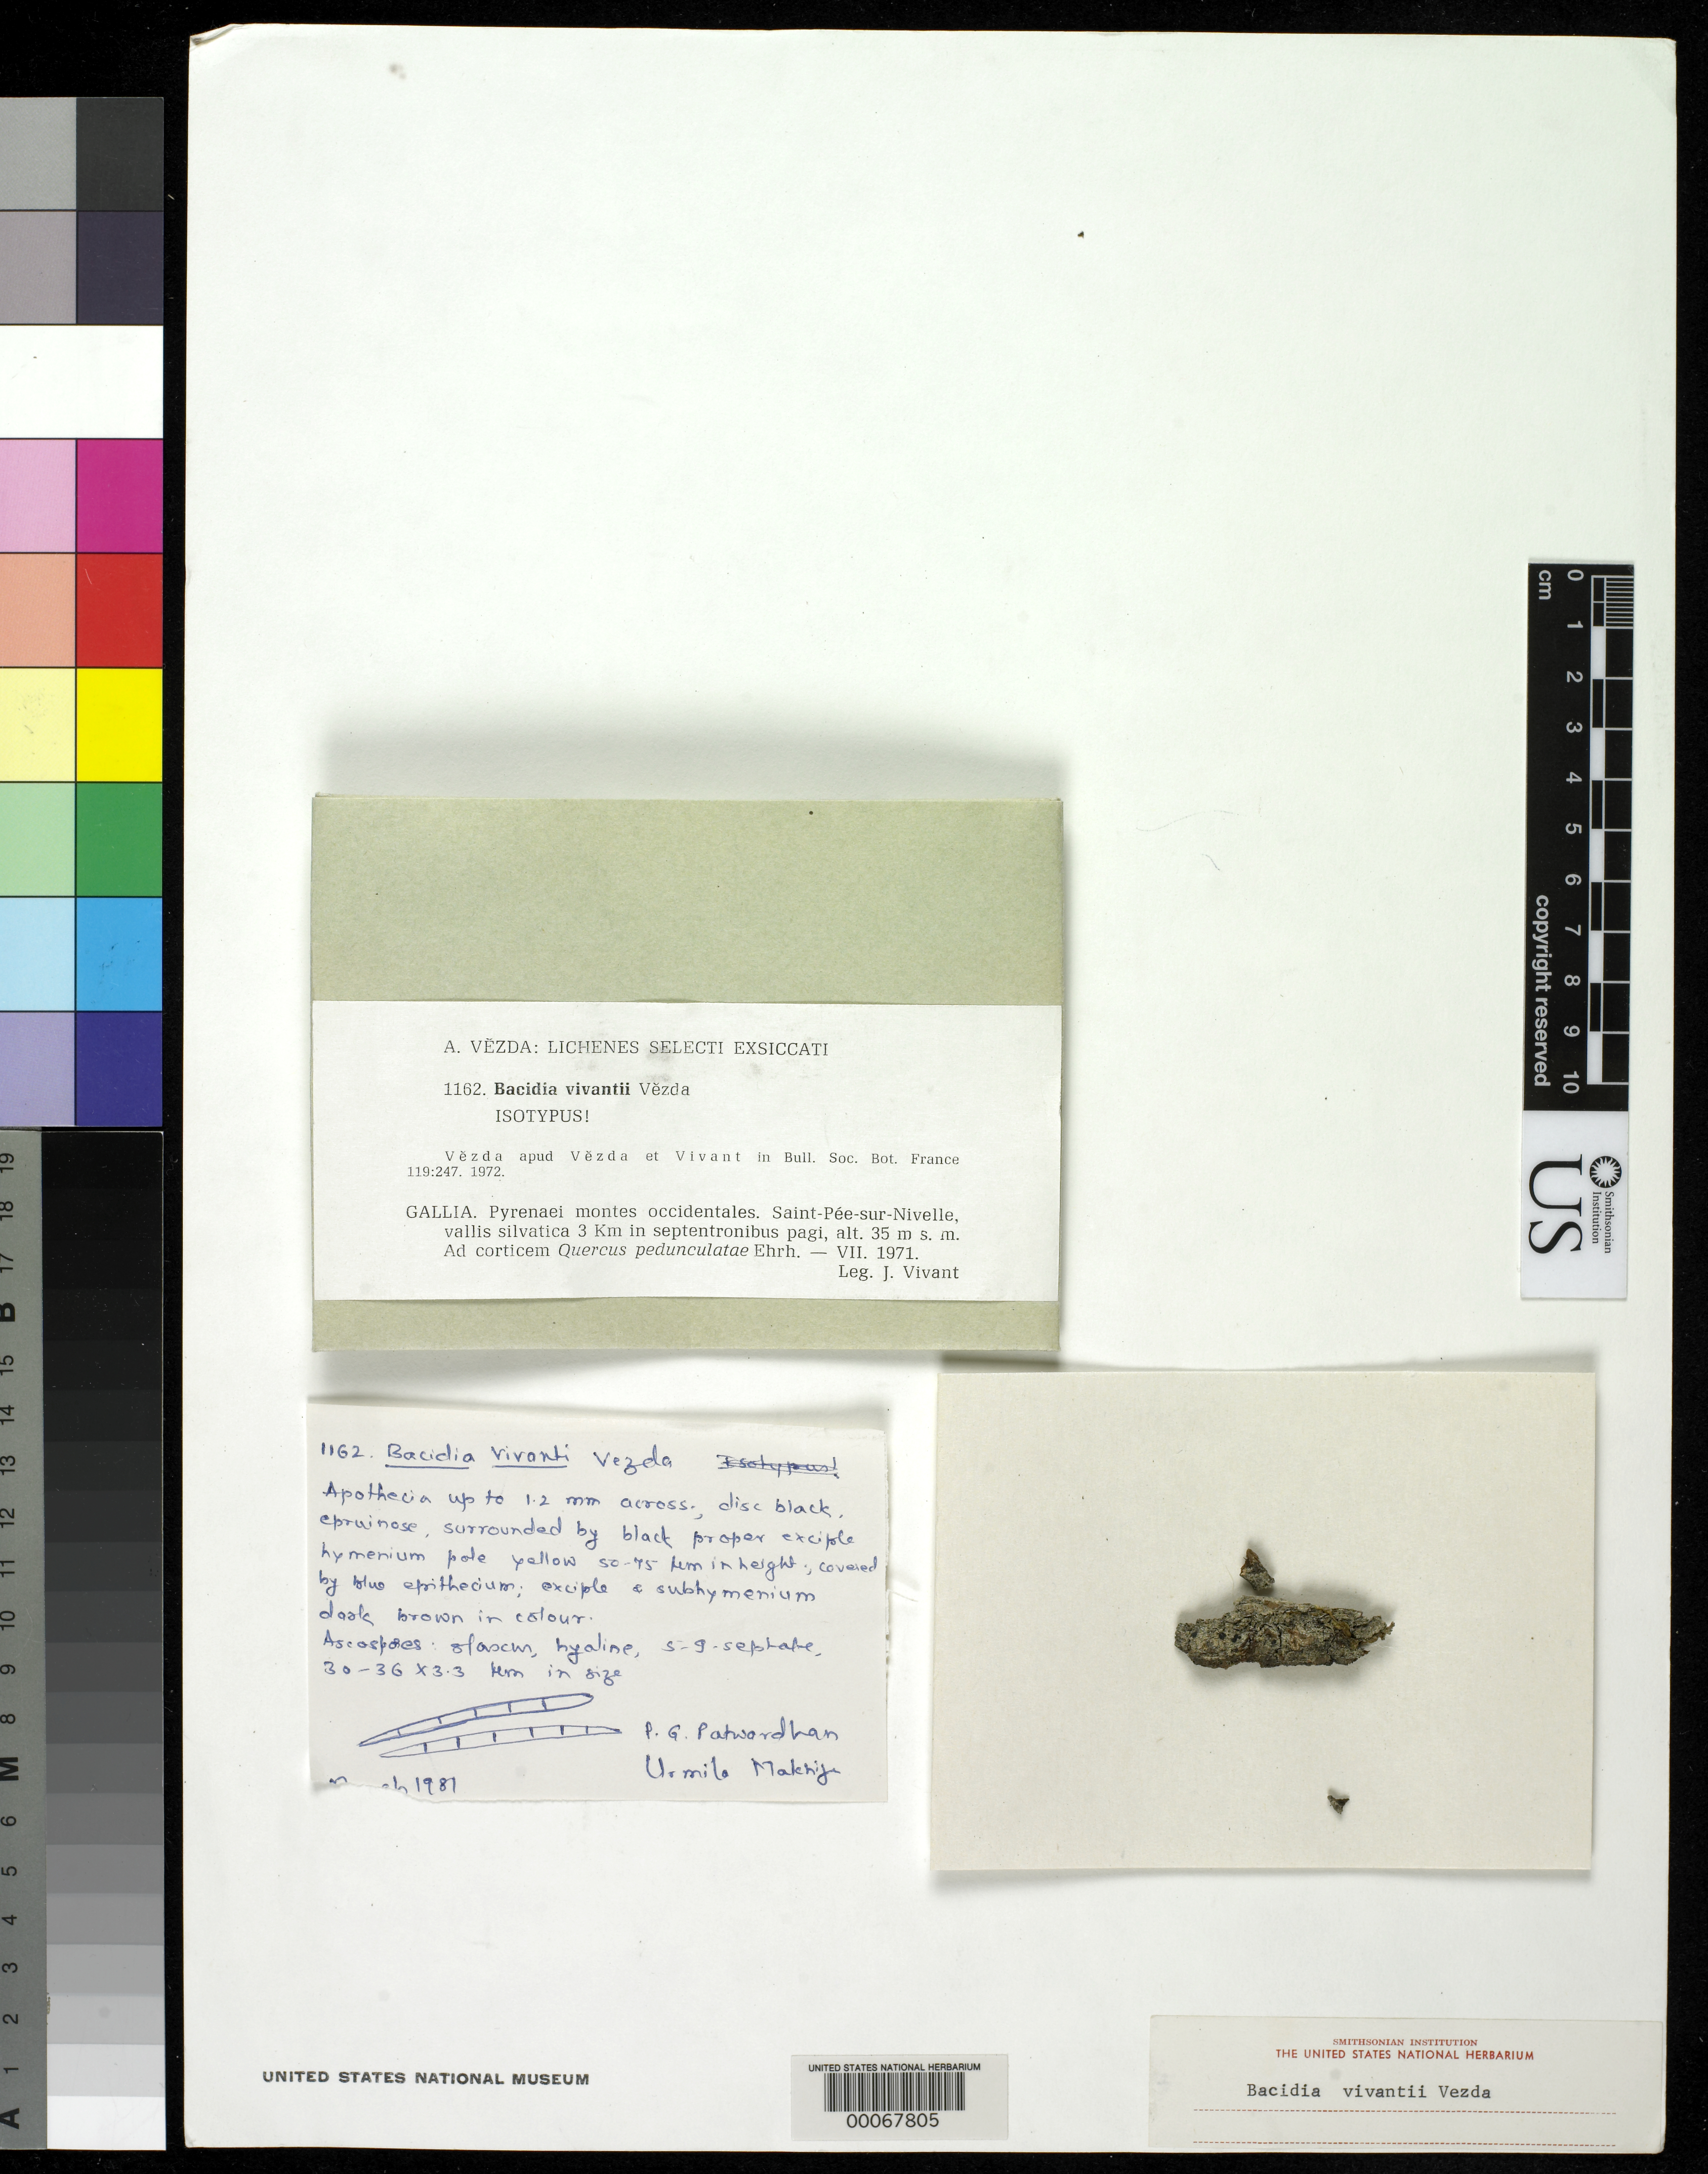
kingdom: Fungi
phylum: Ascomycota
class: Lecanoromycetes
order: Lecanorales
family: Ramalinaceae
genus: Bacidia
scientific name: Bacidia vivantii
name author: Vezda in Vezda & Vivant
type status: Isotype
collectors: J. Vivant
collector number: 1162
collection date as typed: Jul 1971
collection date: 1971-07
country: France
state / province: Nouvelle-Aquitaine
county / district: Pyrénées-Atlantiques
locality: Gallia, Pyrenaei, montes occidentalis, Saint-Pee-Sur-Nivelle, vallis sylvatica, 3 km in septentronibus pagi. [France, Pyrenees, western mountains, Saint-Pee-Sur-Nivelle, forested valley, 3 km N of the village?]